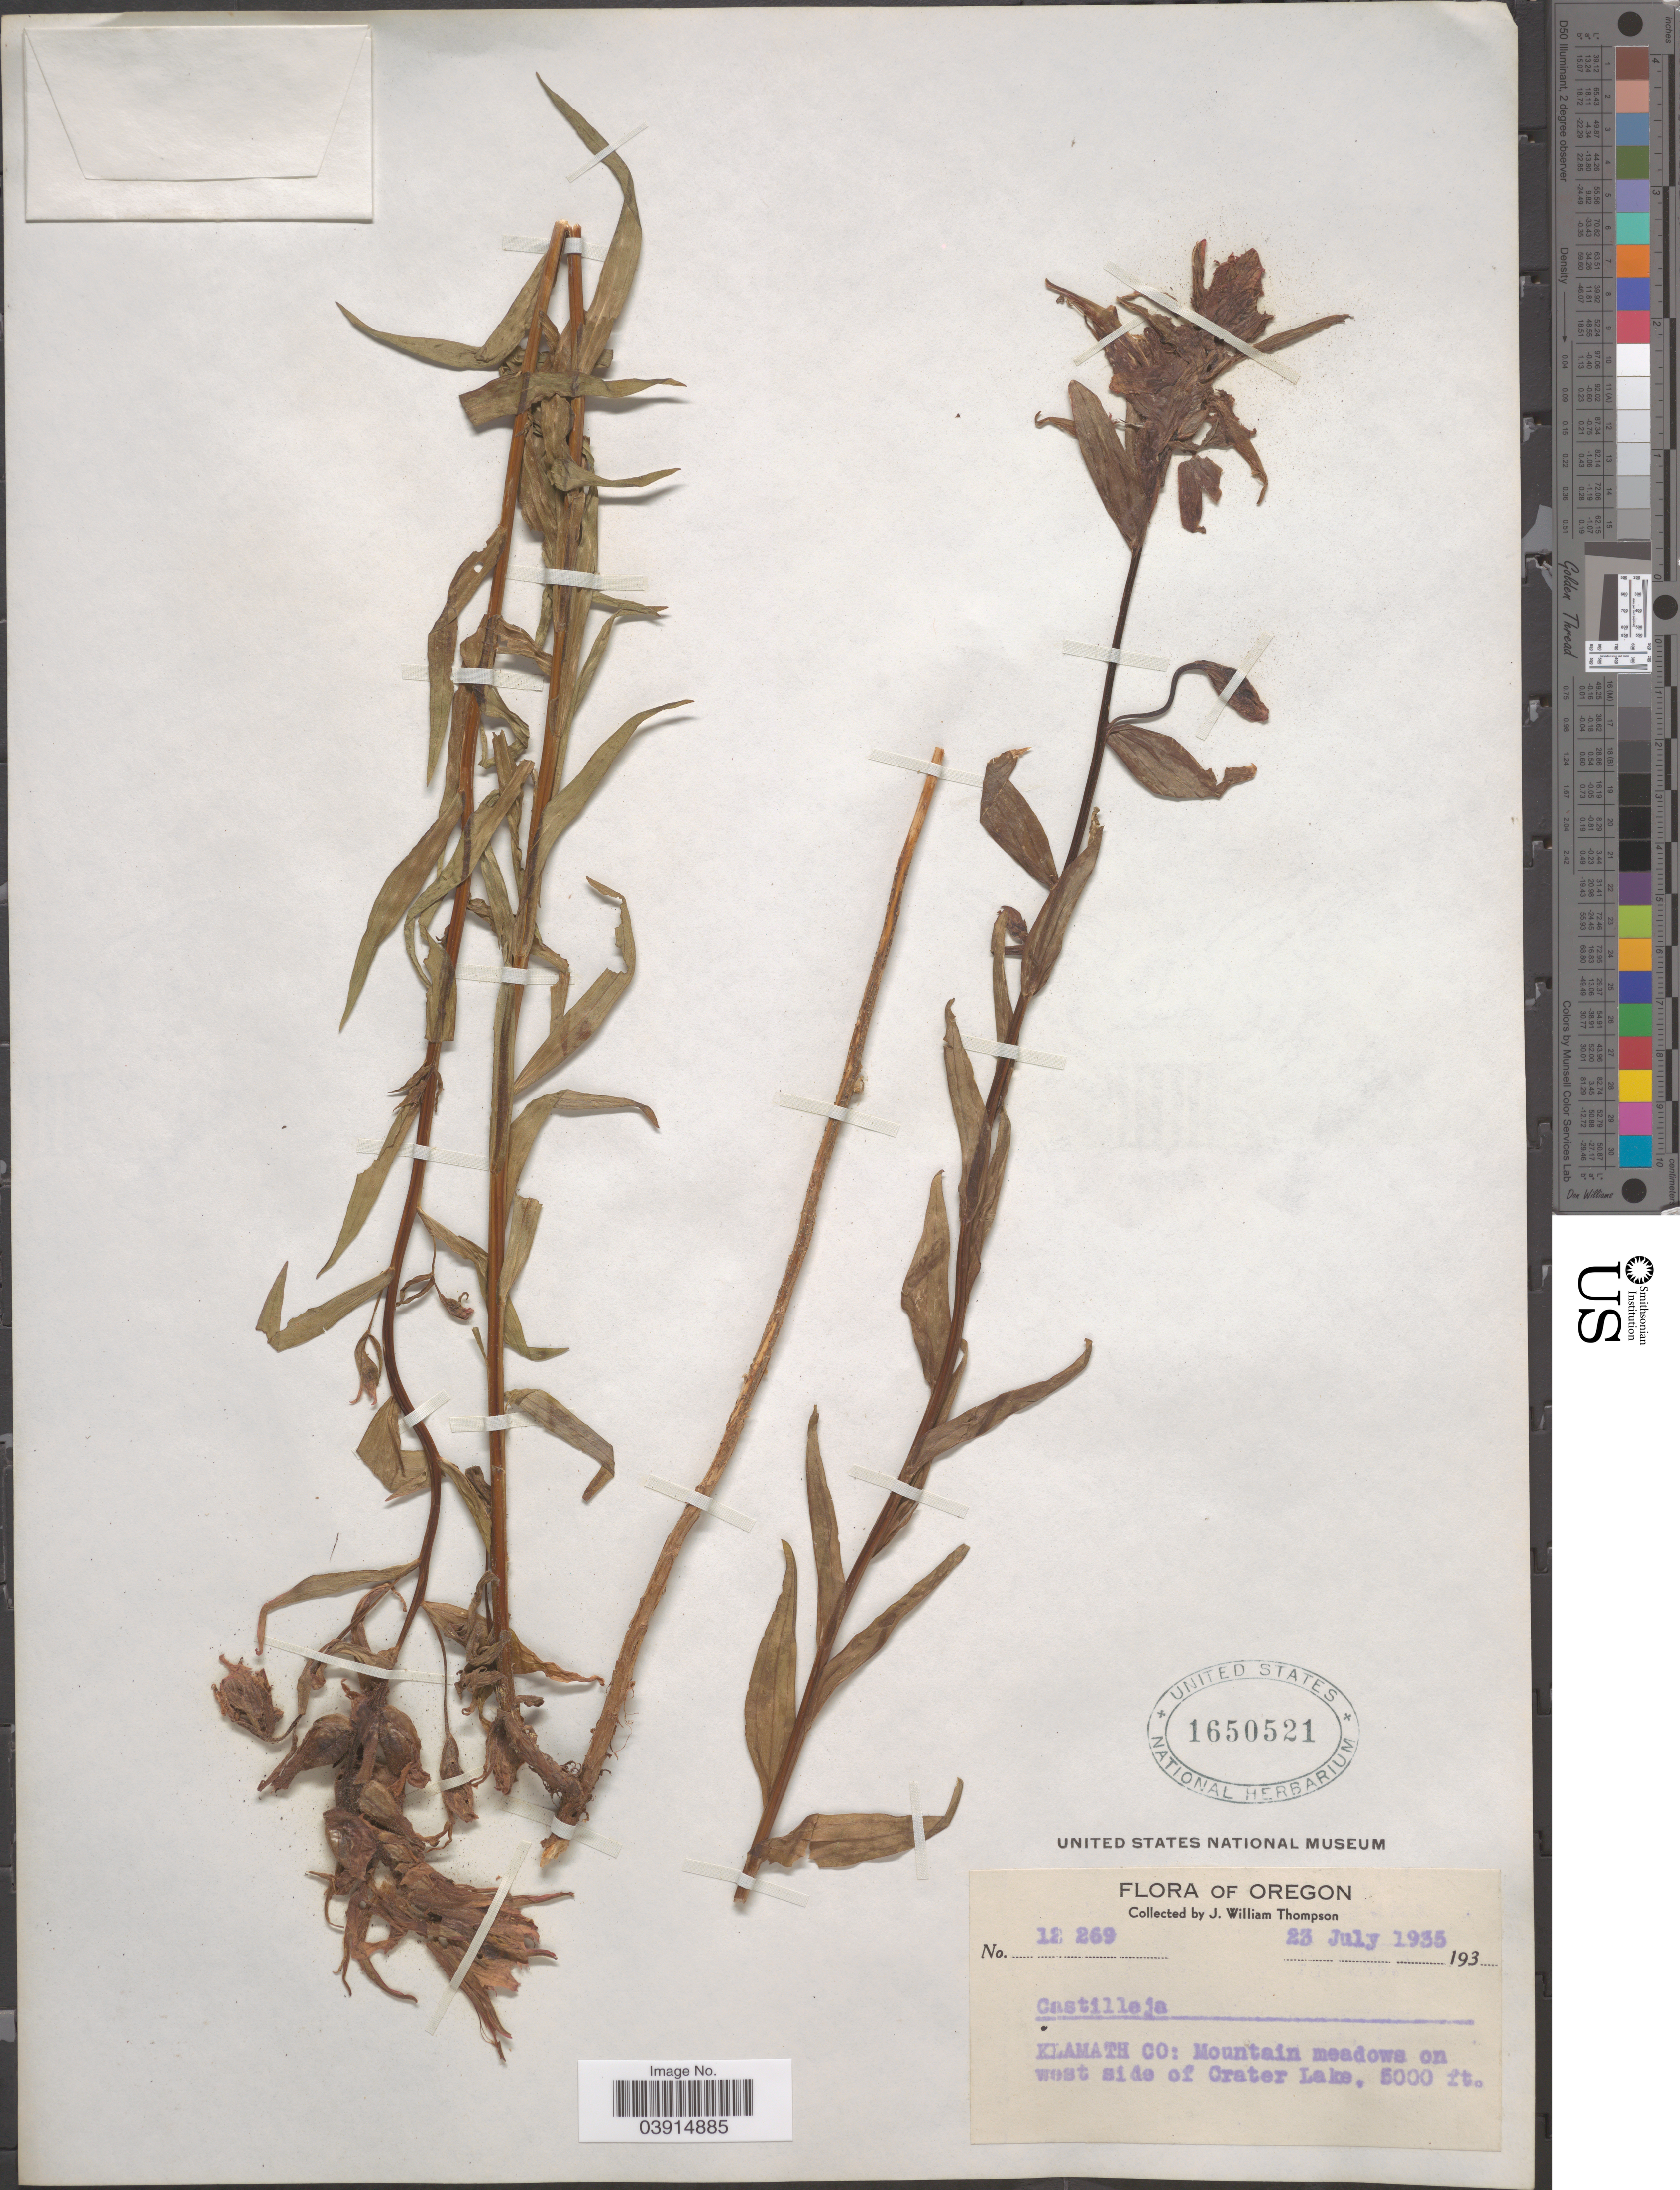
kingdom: Plantae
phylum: Tracheophyta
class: Magnoliopsida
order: Lamiales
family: Orobanchaceae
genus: Castilleja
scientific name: Castilleja sp.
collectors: J. W. Thompson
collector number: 12269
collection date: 1935-07-23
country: United States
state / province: Oregon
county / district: Klamath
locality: Klamath Co: Mountain meadows on west side of Crater Lake.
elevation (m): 1524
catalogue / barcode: US 1650521